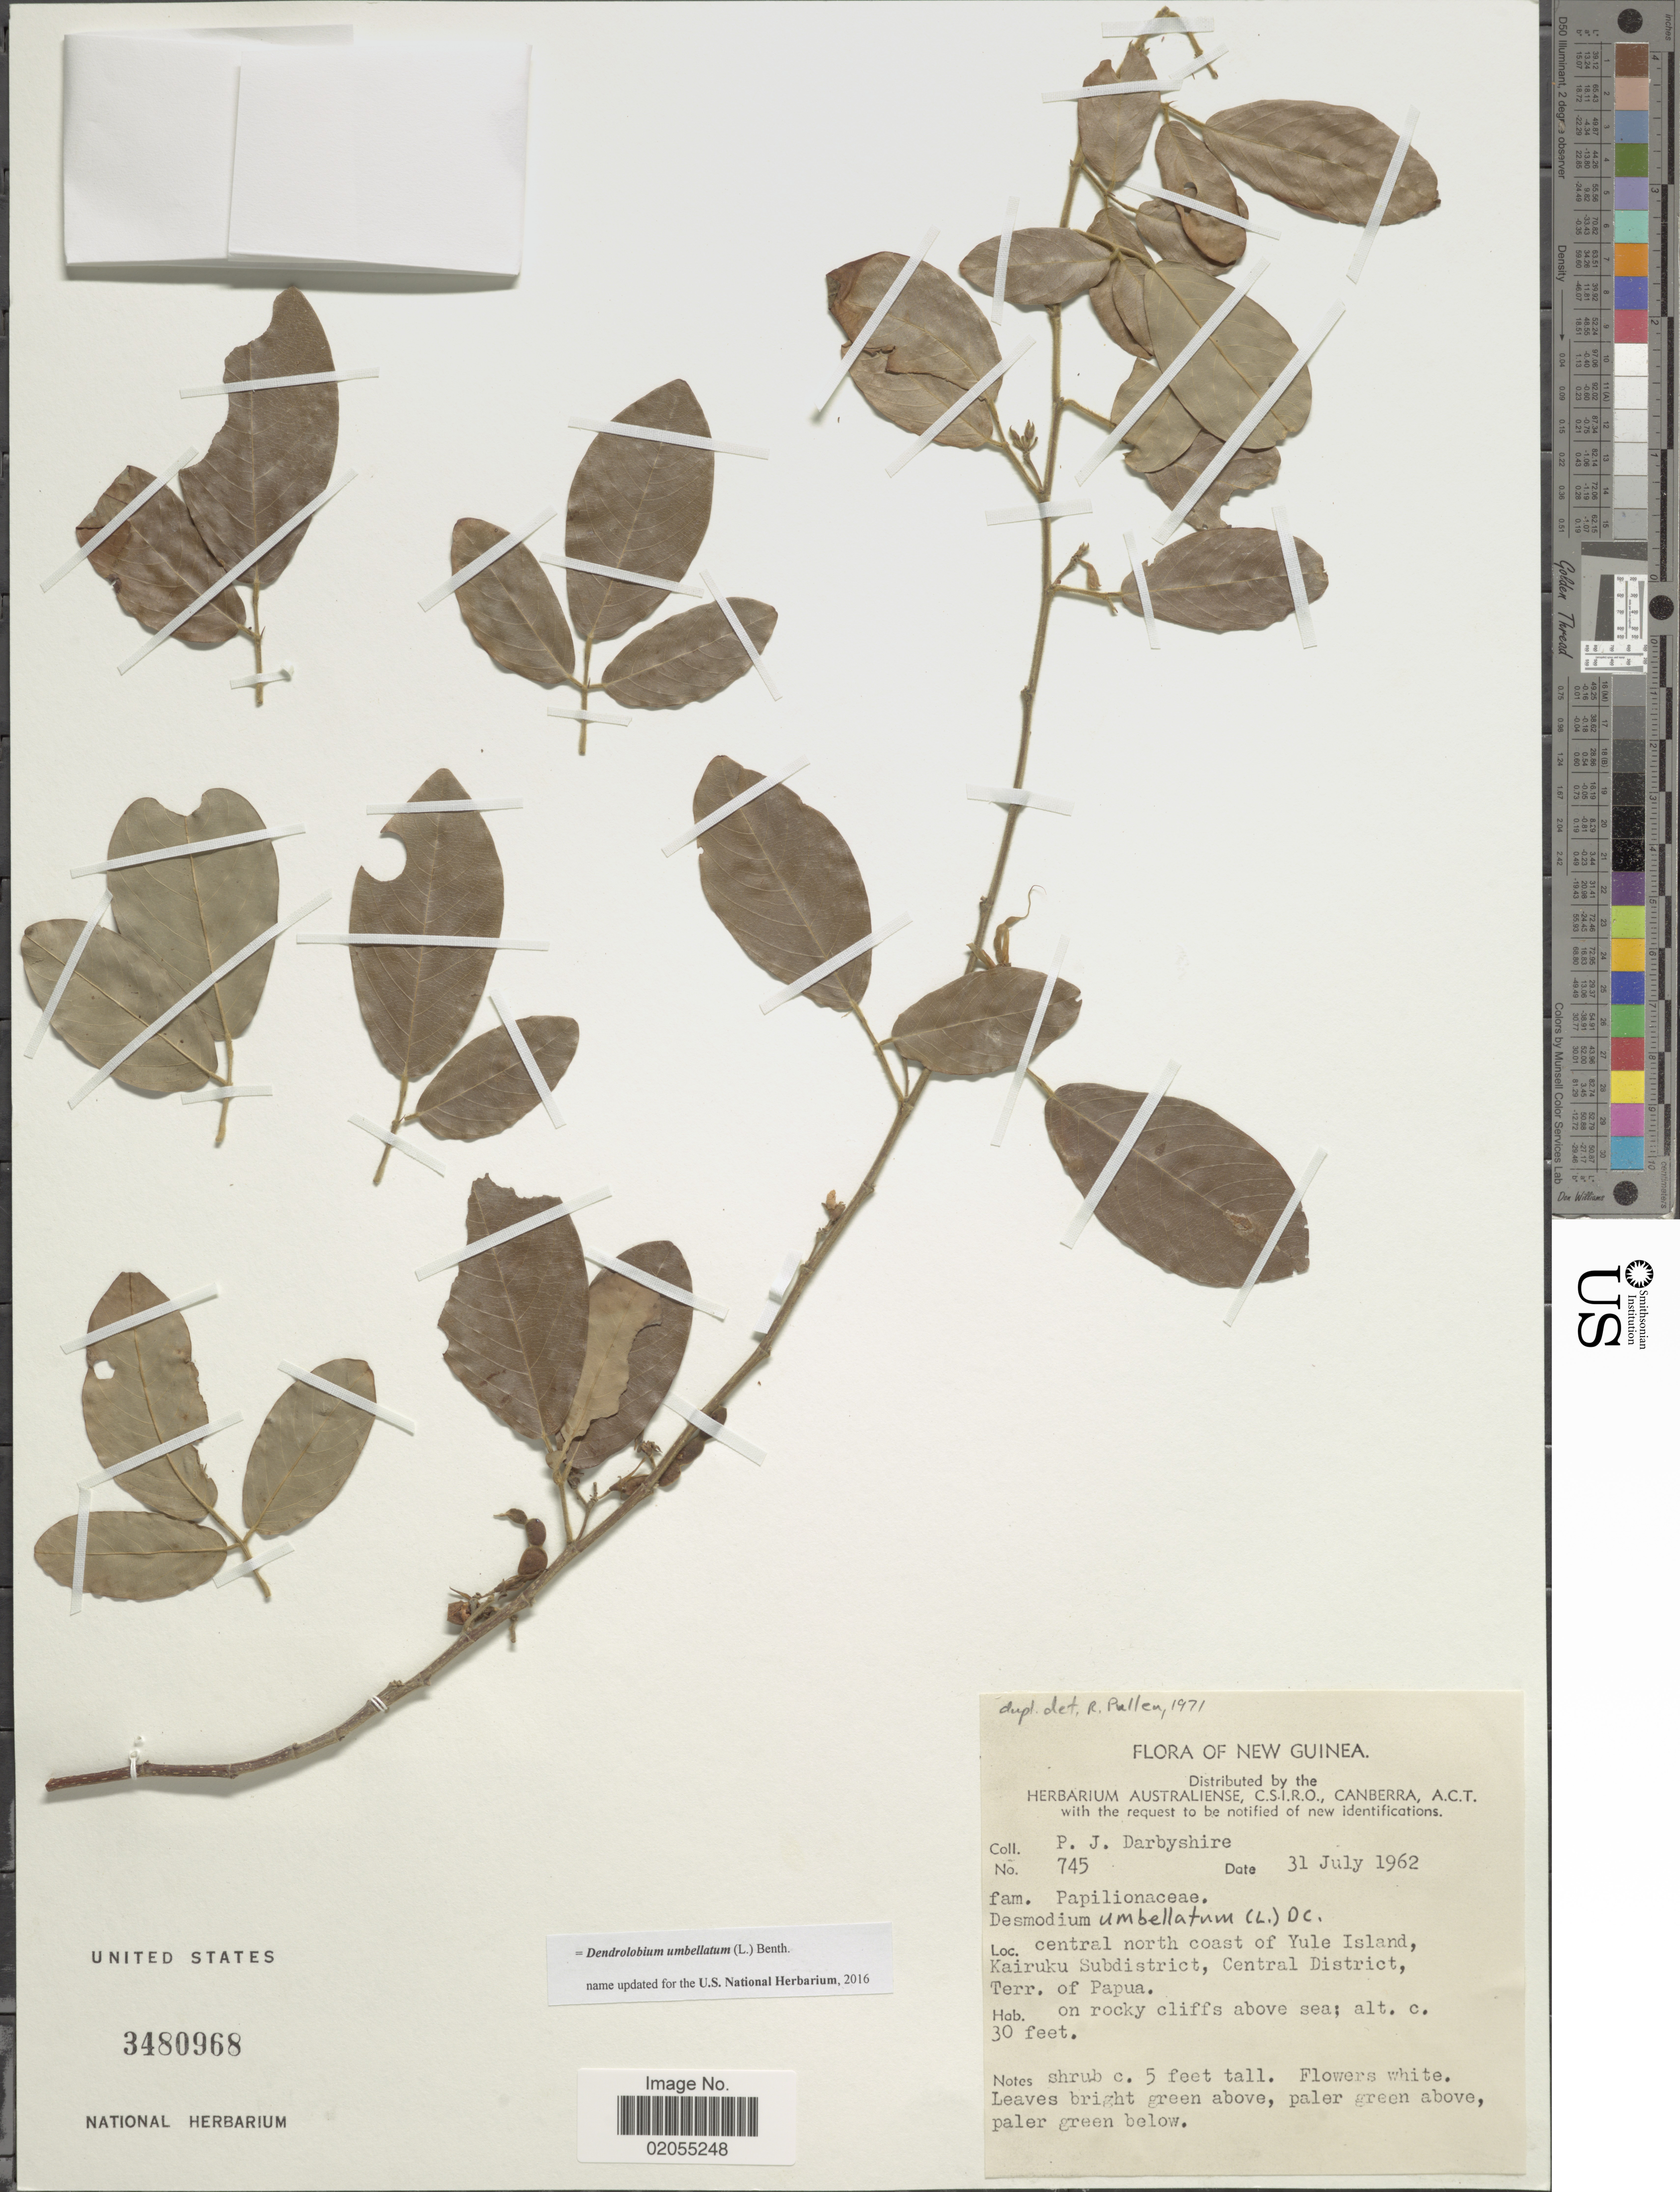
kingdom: Plantae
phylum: Tracheophyta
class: Magnoliopsida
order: Fabales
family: Fabaceae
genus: Dendrolobium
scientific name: Dendrolobium umbellatum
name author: (L.) Benth.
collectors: P. Darbyshire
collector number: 745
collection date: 1962-07-31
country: Papua New Guinea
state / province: Central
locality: New Guinea, Central North Coast of Yule Island, Kairuku Subdistrict, Terr. of Papua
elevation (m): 9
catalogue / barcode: US 3480968